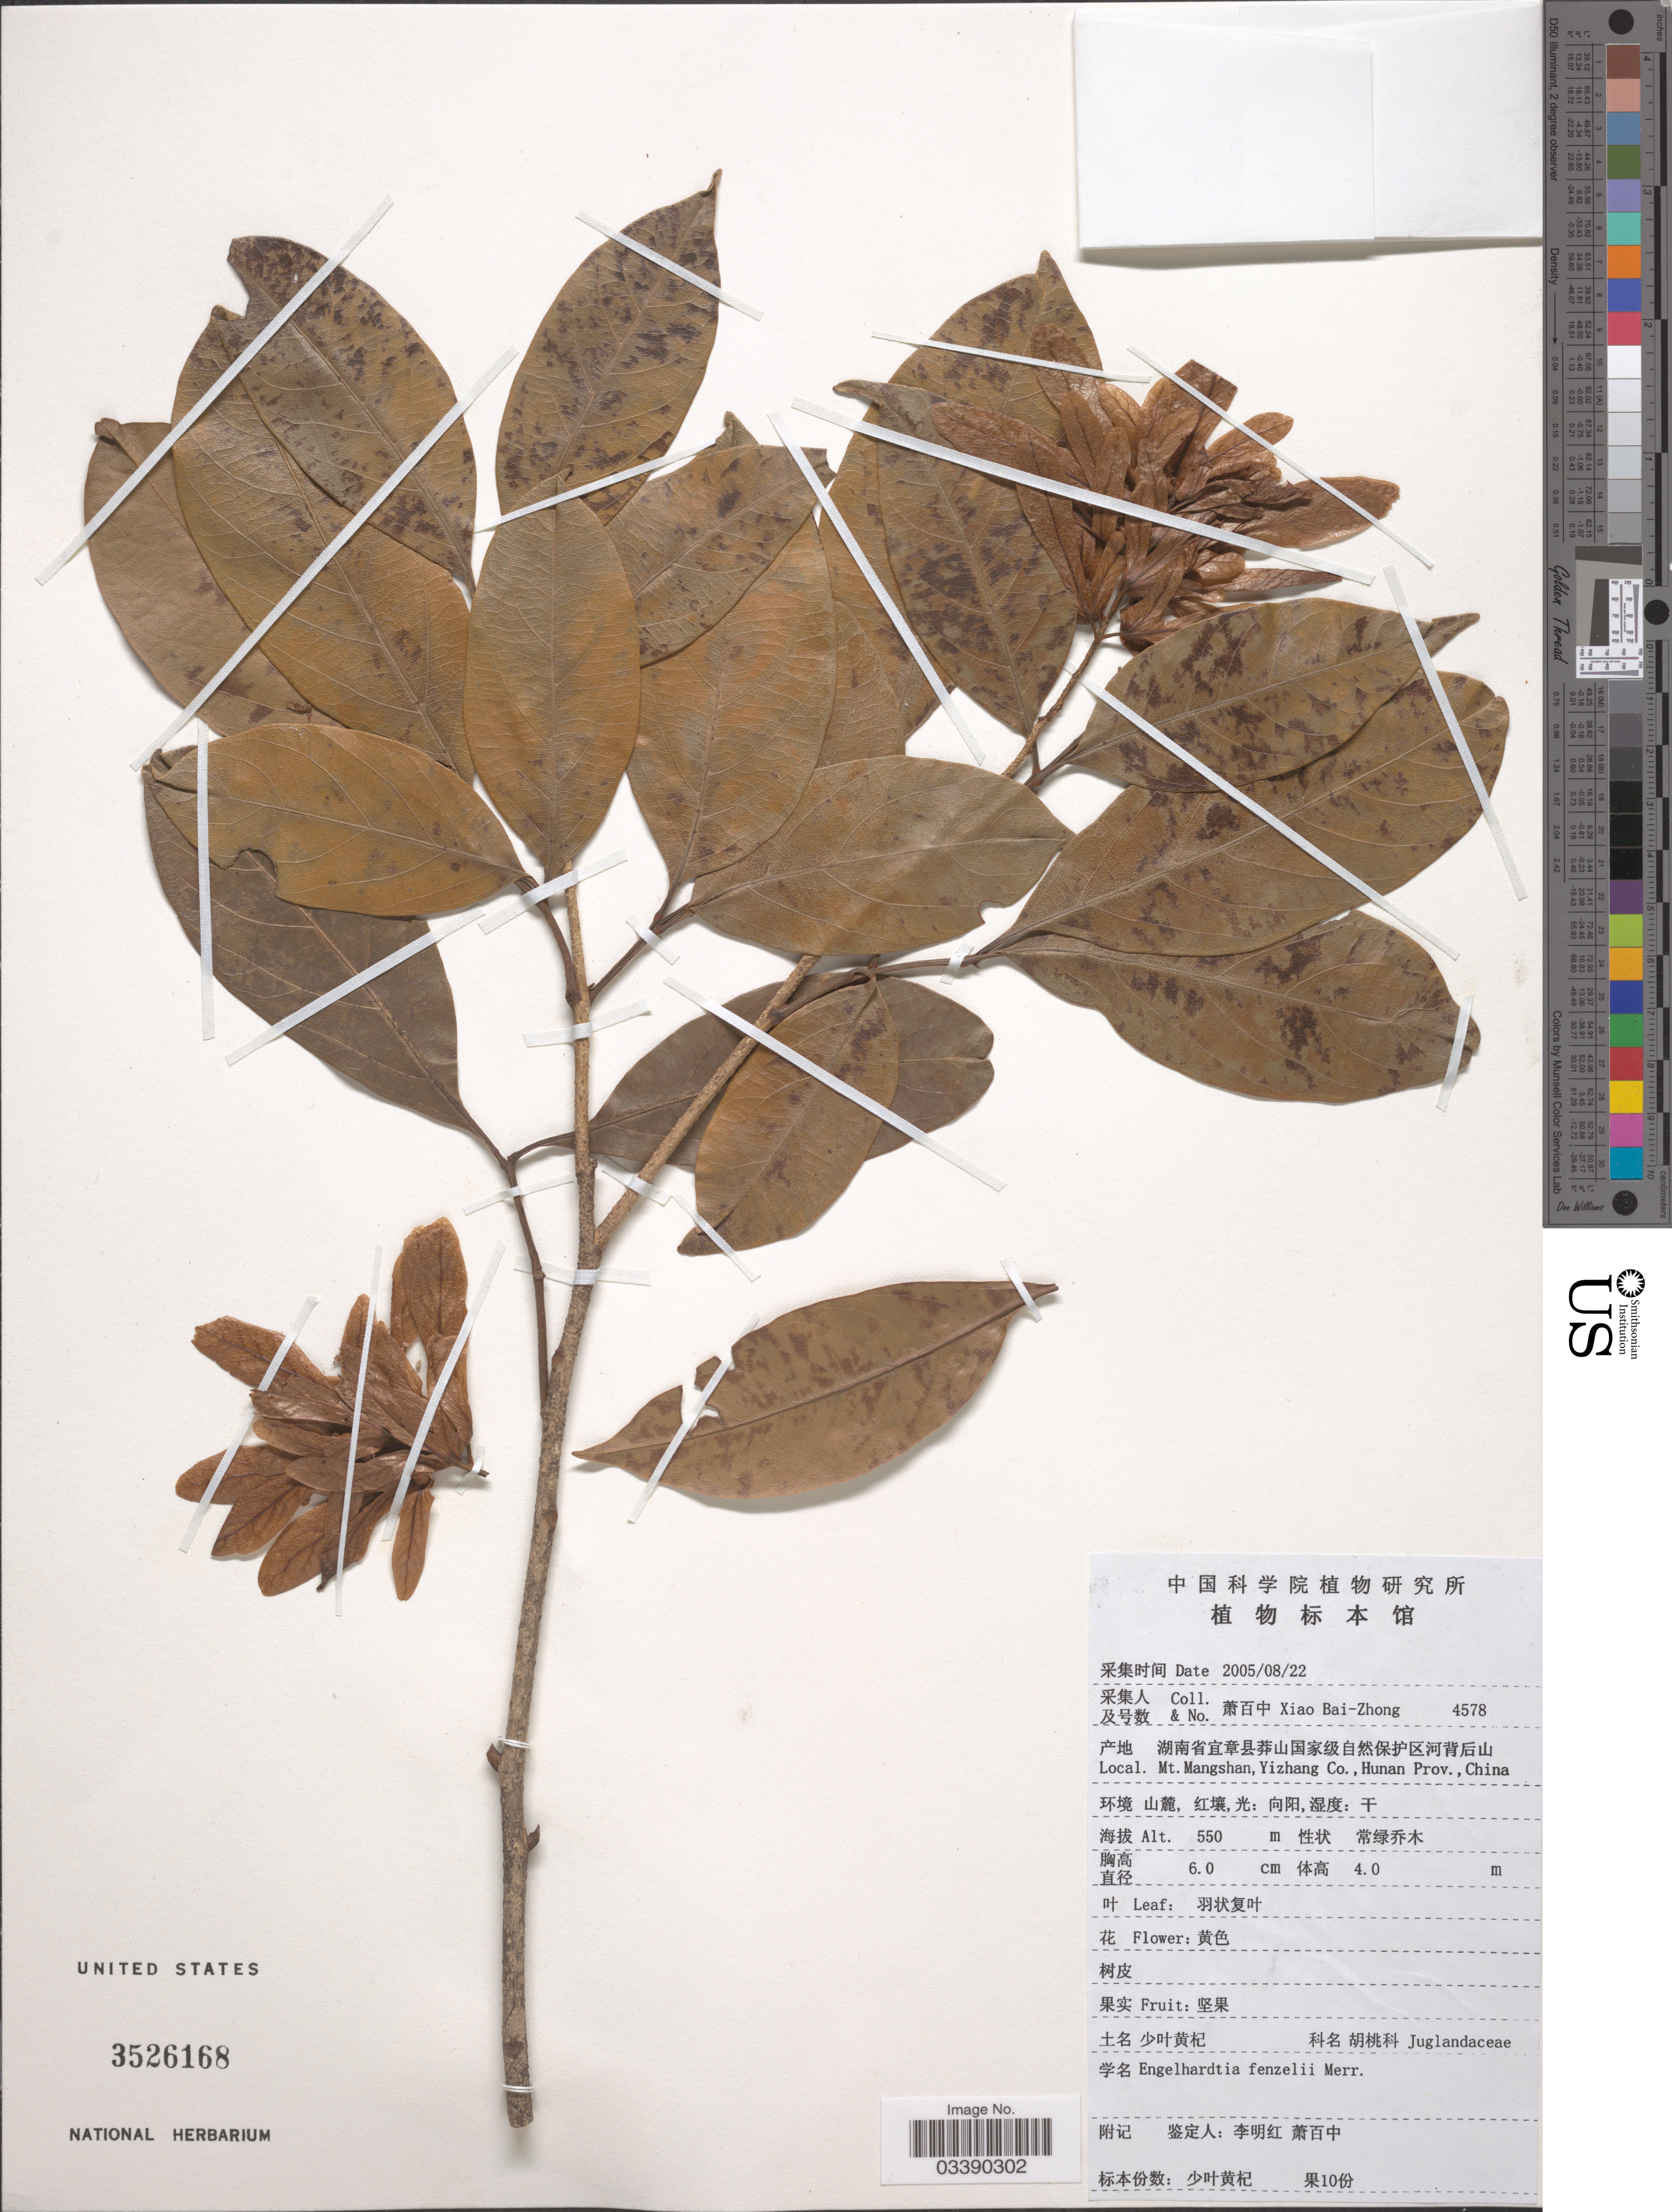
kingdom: Plantae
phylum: Tracheophyta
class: Magnoliopsida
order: Fagales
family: Juglandaceae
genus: Engelhardia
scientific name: Engelhardia fenzelii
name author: Merr.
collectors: B. Z. Xiao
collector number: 4578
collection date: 2005-08-22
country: China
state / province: Hunan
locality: Mt. Mangshan, Yizhang Co.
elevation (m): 550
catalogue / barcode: US 3526168